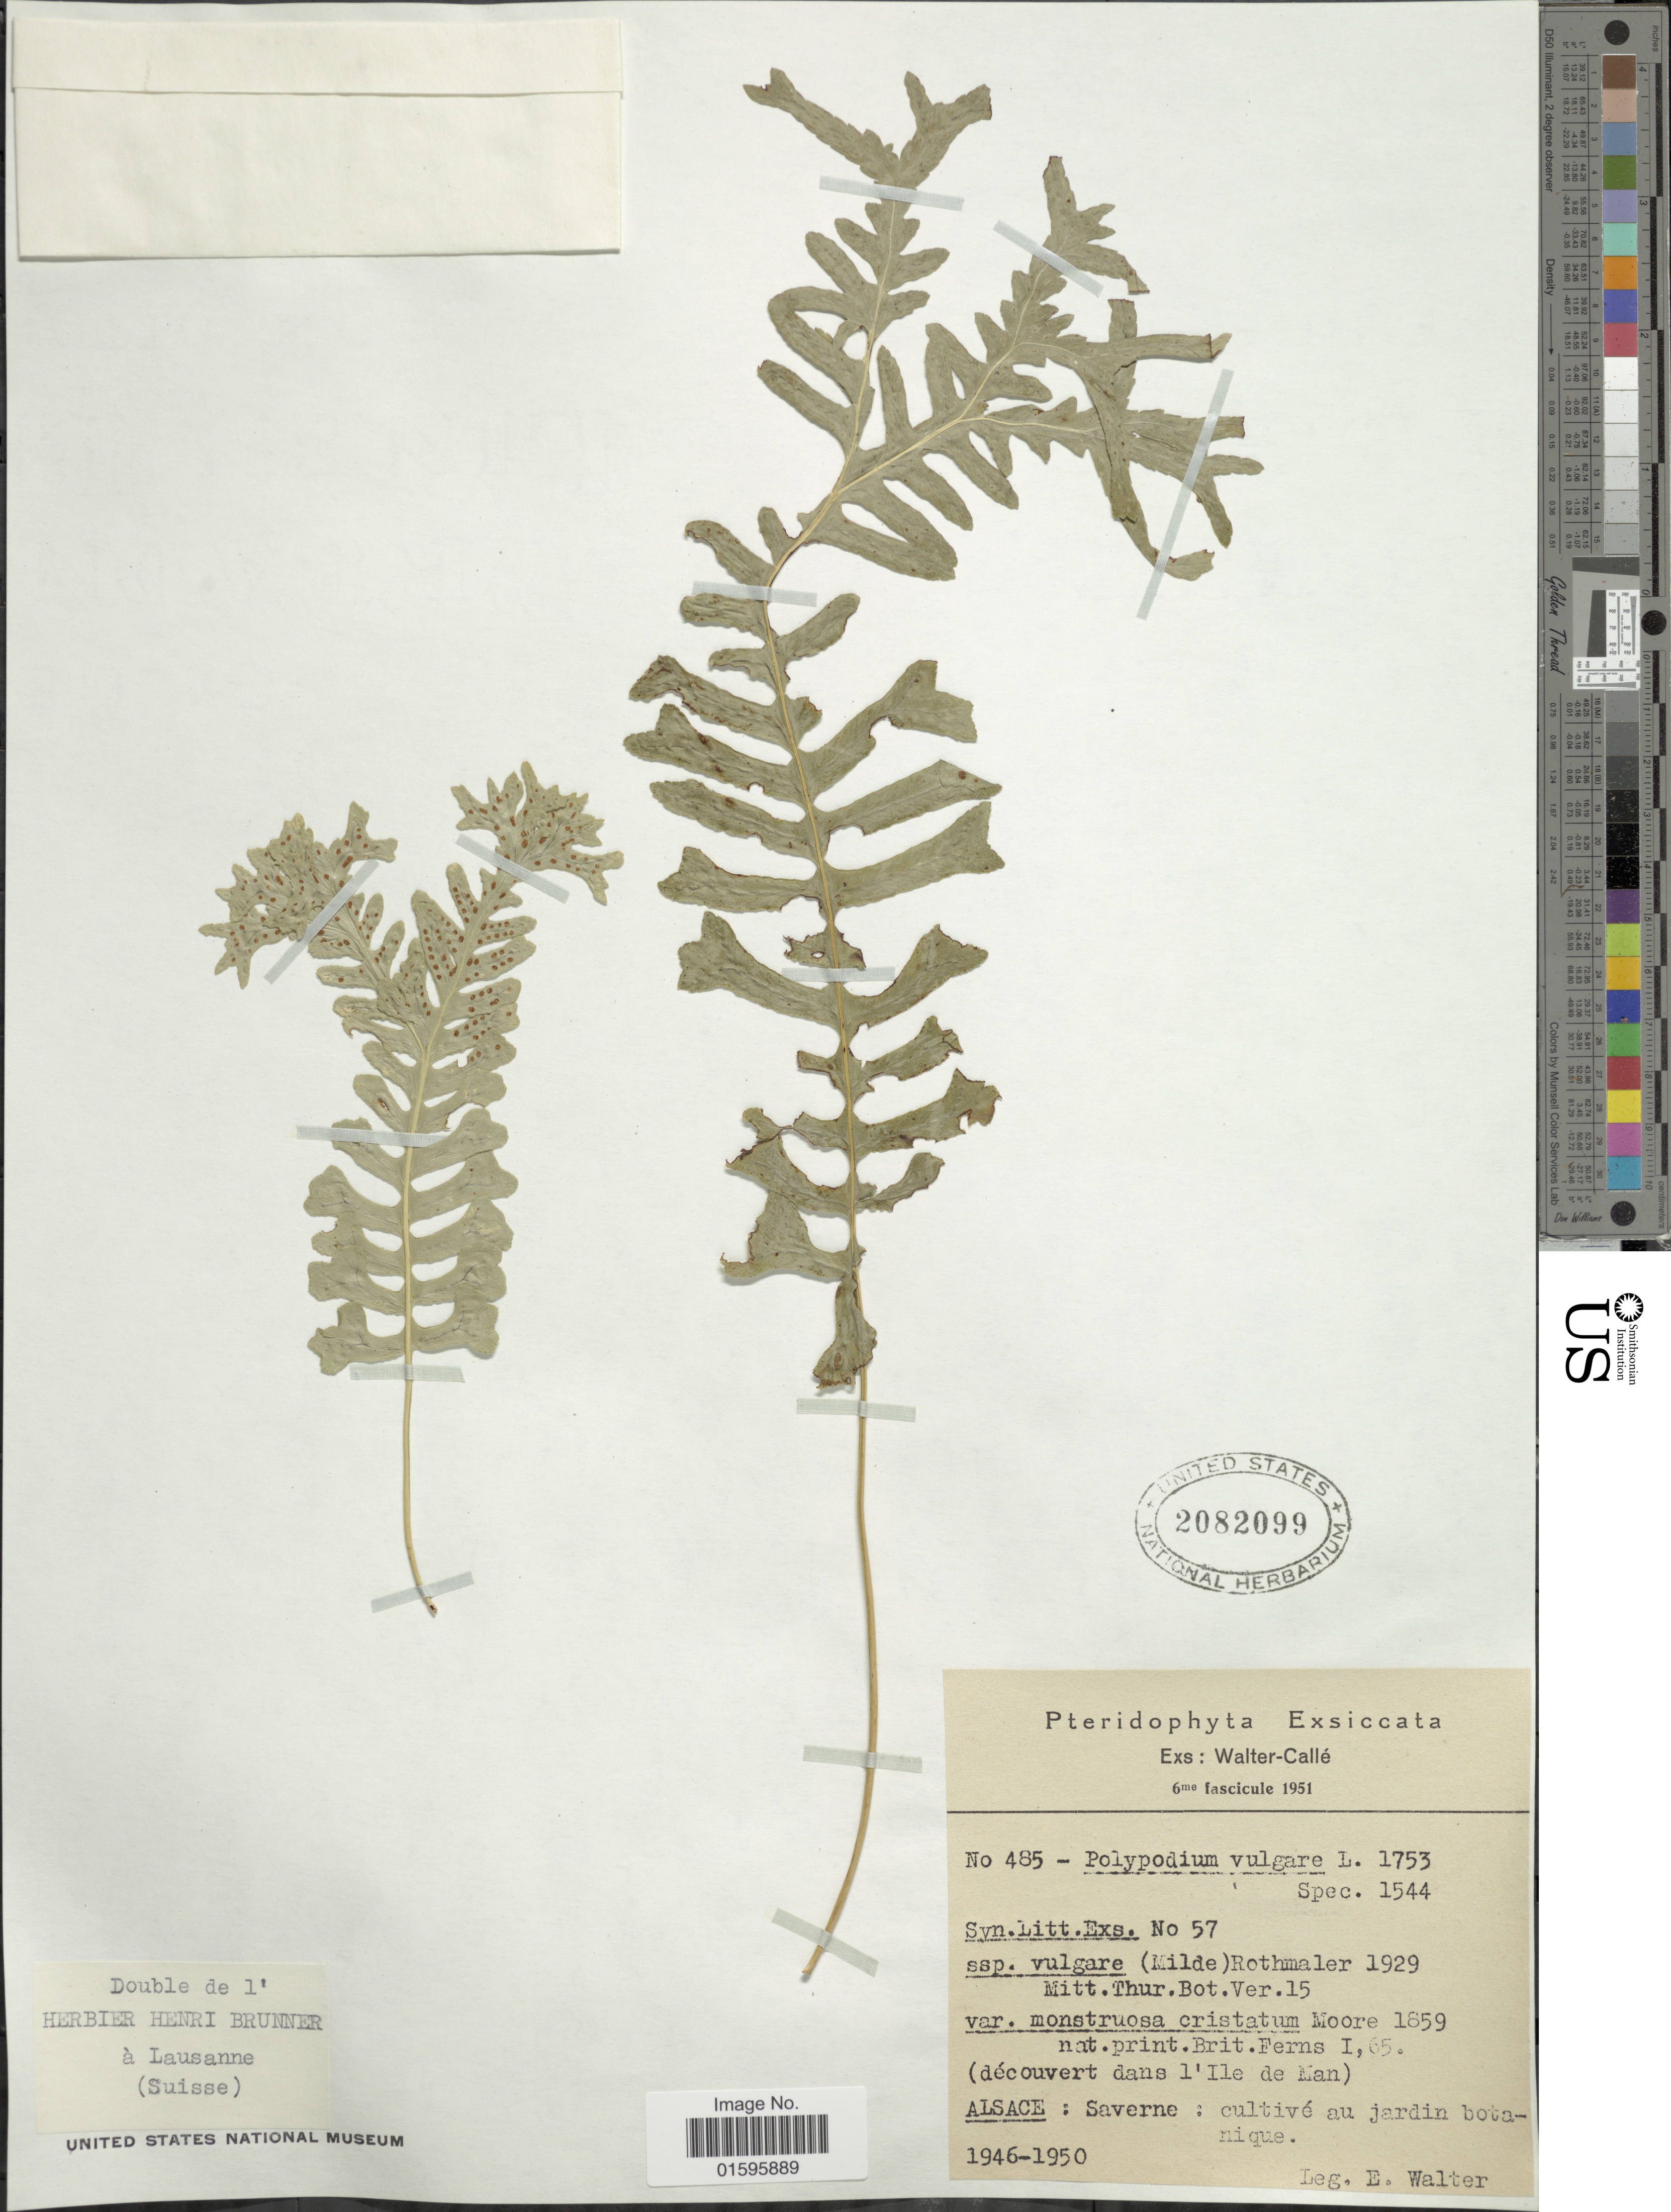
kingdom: Plantae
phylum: Tracheophyta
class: Polypodiopsida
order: Polypodiales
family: Polypodiaceae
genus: Polypodium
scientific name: Polypodium vulgare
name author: L.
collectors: E. Walter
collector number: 485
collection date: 1946/1950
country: France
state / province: Grand Est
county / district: Bas-Rhin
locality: Alsace: Saverne, jardin botanique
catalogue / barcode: US 2082099